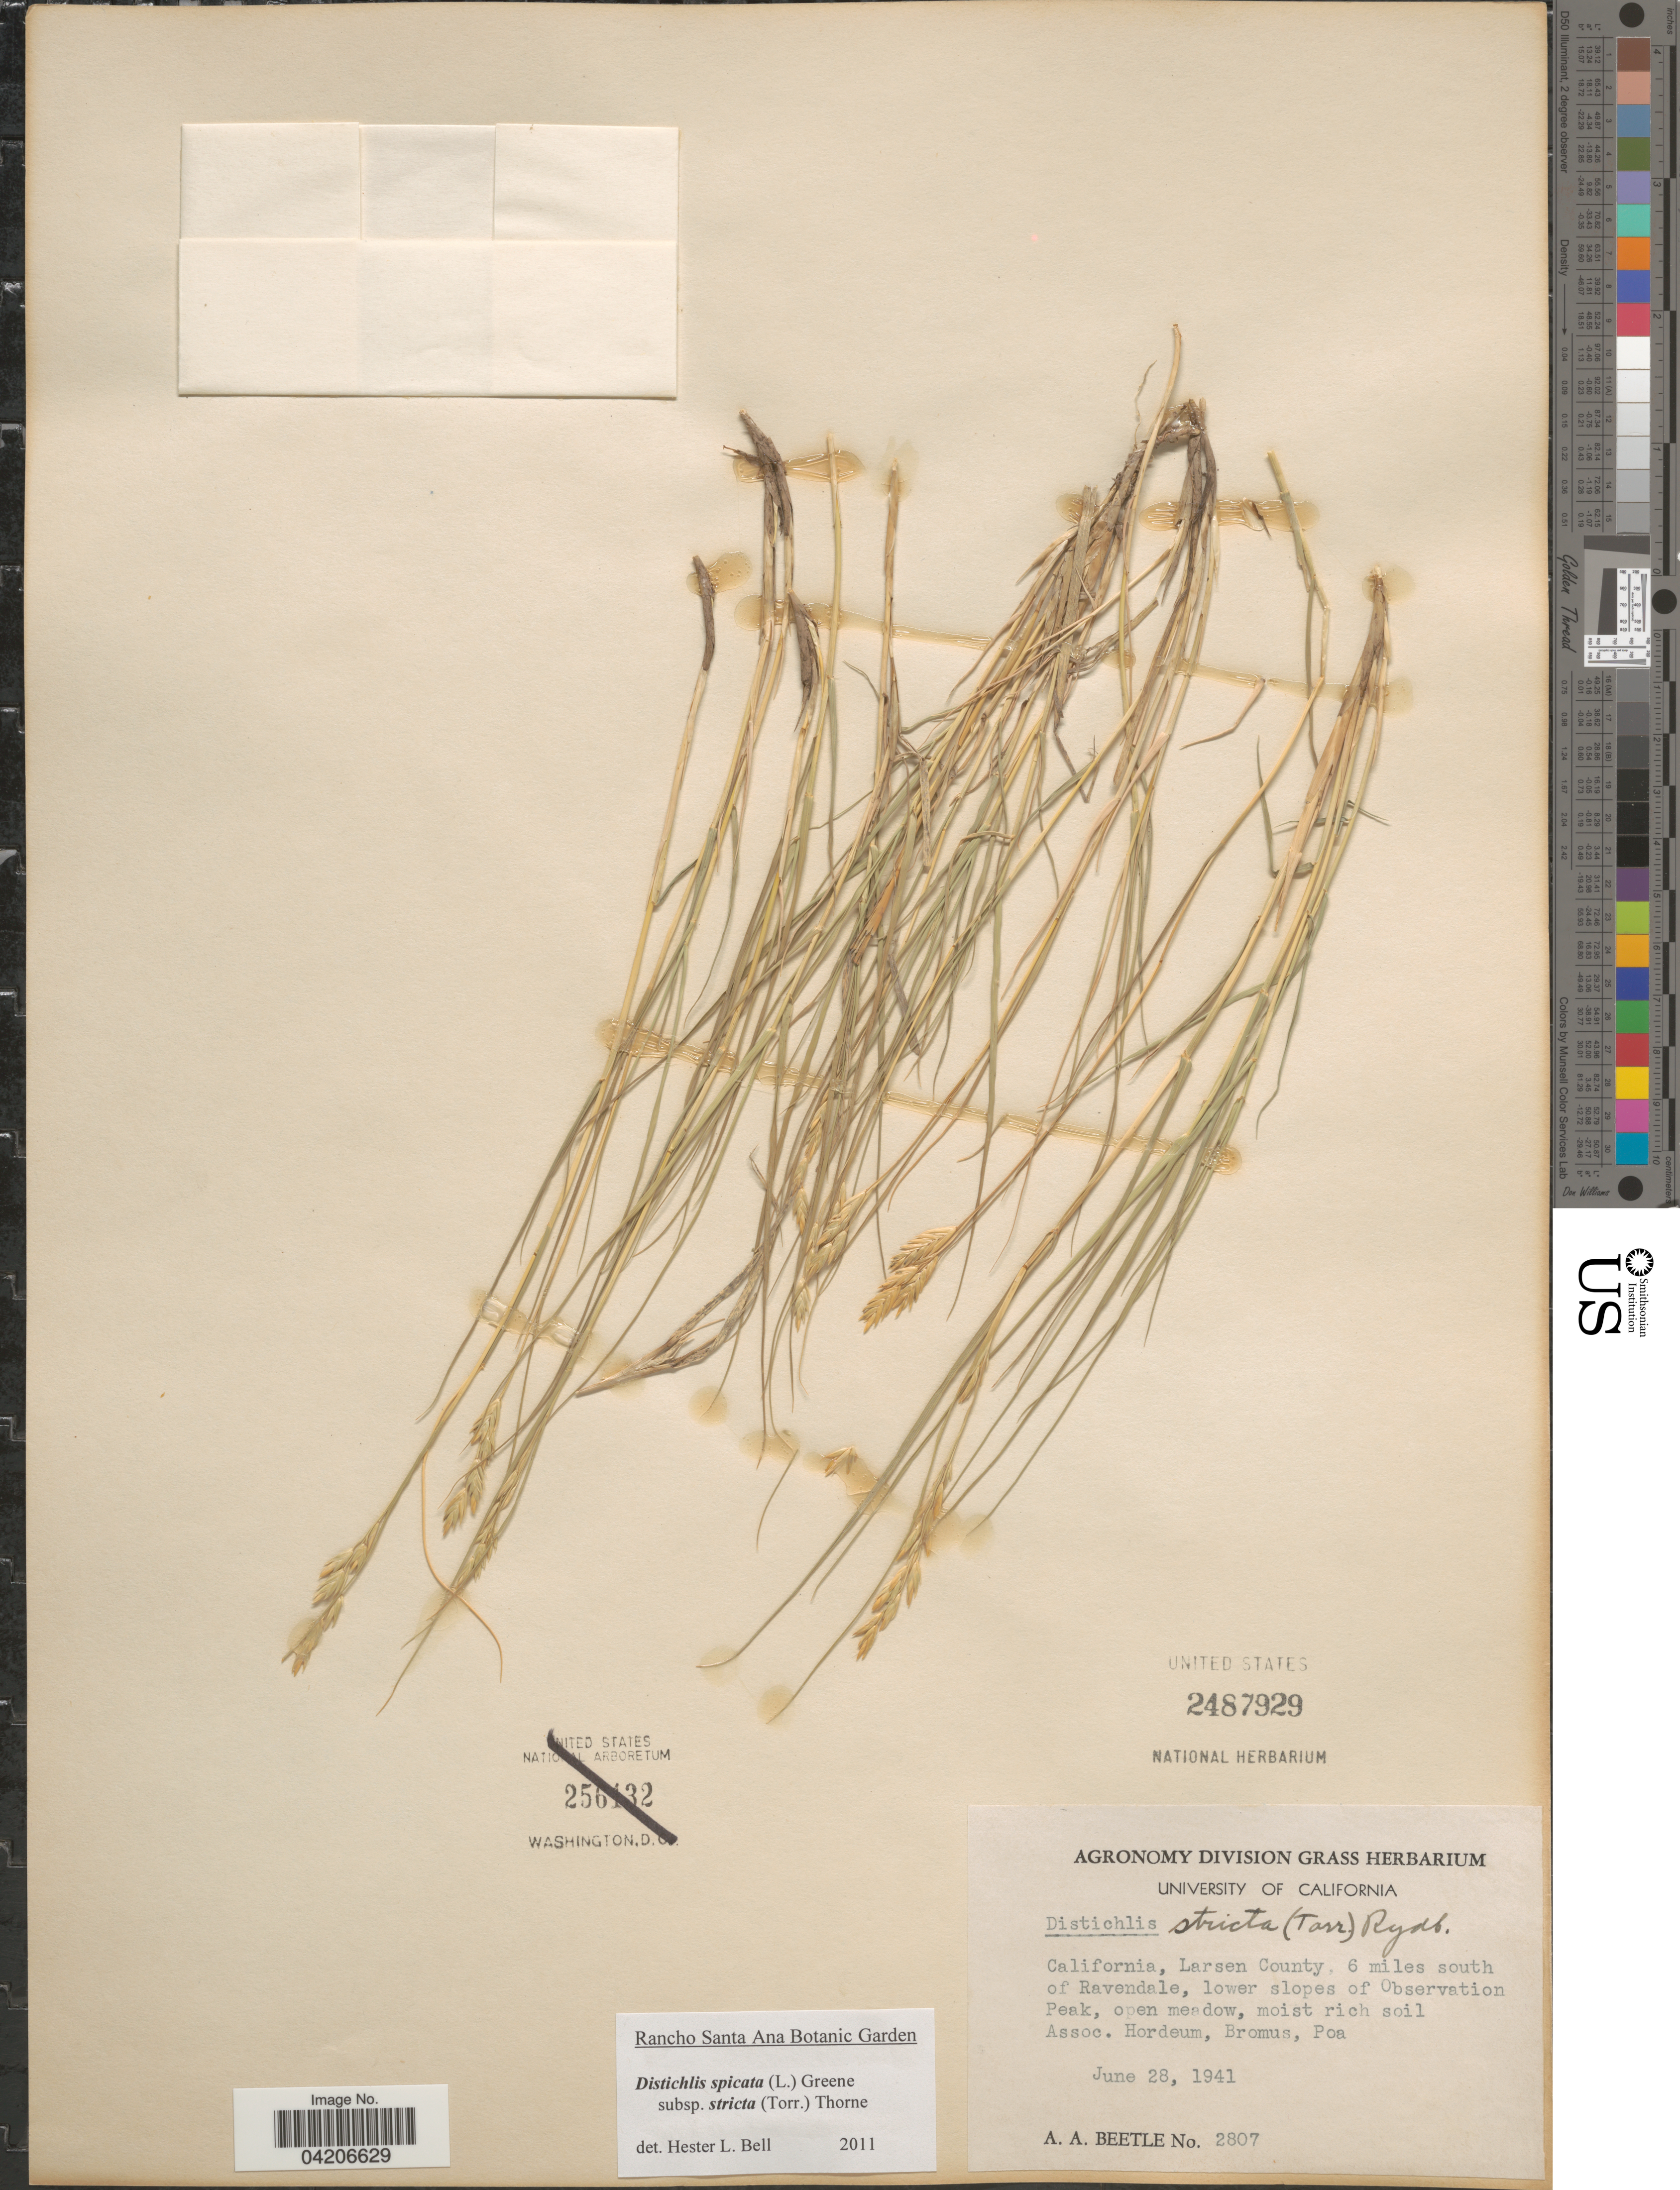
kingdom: Plantae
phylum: Tracheophyta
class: Liliopsida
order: Poales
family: Poaceae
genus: Distichlis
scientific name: Distichlis spicata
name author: (L.) Greene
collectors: A. A. Beetle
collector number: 2807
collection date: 1941-06-28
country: United States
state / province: California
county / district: Lassen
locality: Larsen County, 6 miles south of Ravendale, lower slopes of Observation Peak.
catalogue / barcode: US 2487929